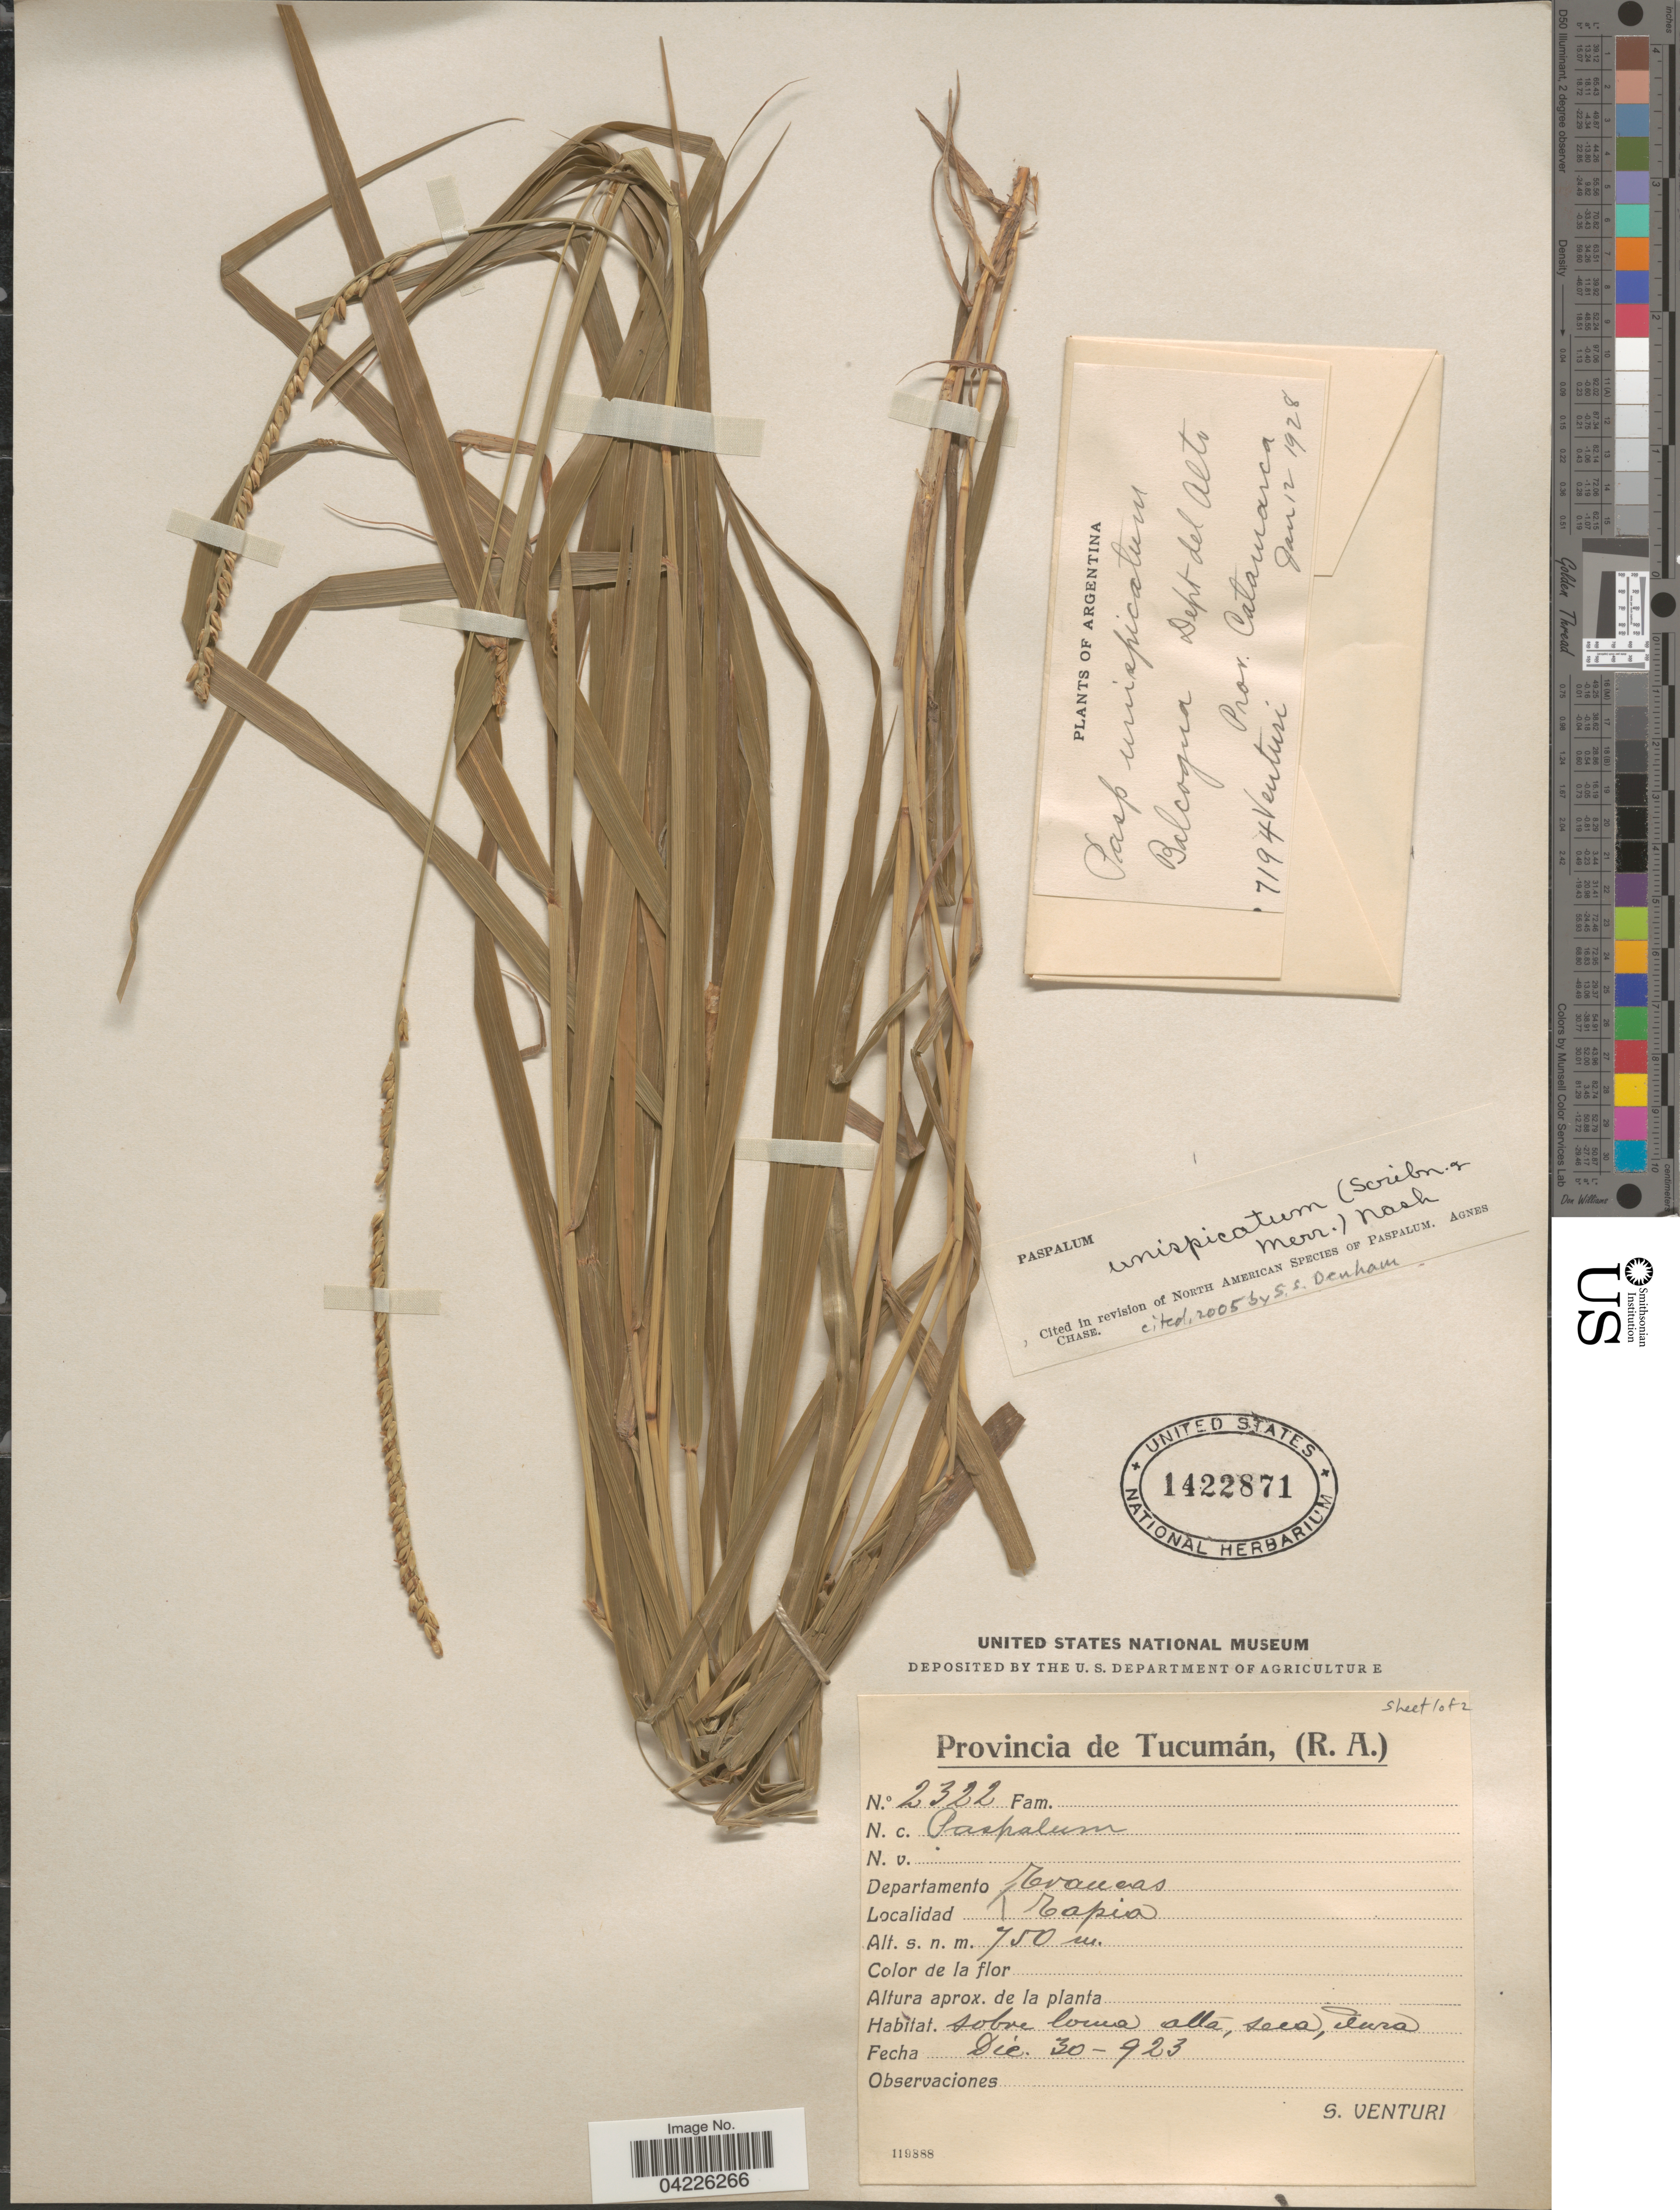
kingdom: Plantae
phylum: Tracheophyta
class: Liliopsida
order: Poales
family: Poaceae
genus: Paspalum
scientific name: Paspalum unispicatum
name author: (Scribn. & Merr.) Nash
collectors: S. Venturi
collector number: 2322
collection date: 1923-12-30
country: Argentina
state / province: Tucuman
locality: Departamento Trancas. Tapia.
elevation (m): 750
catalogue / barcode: US 1422871